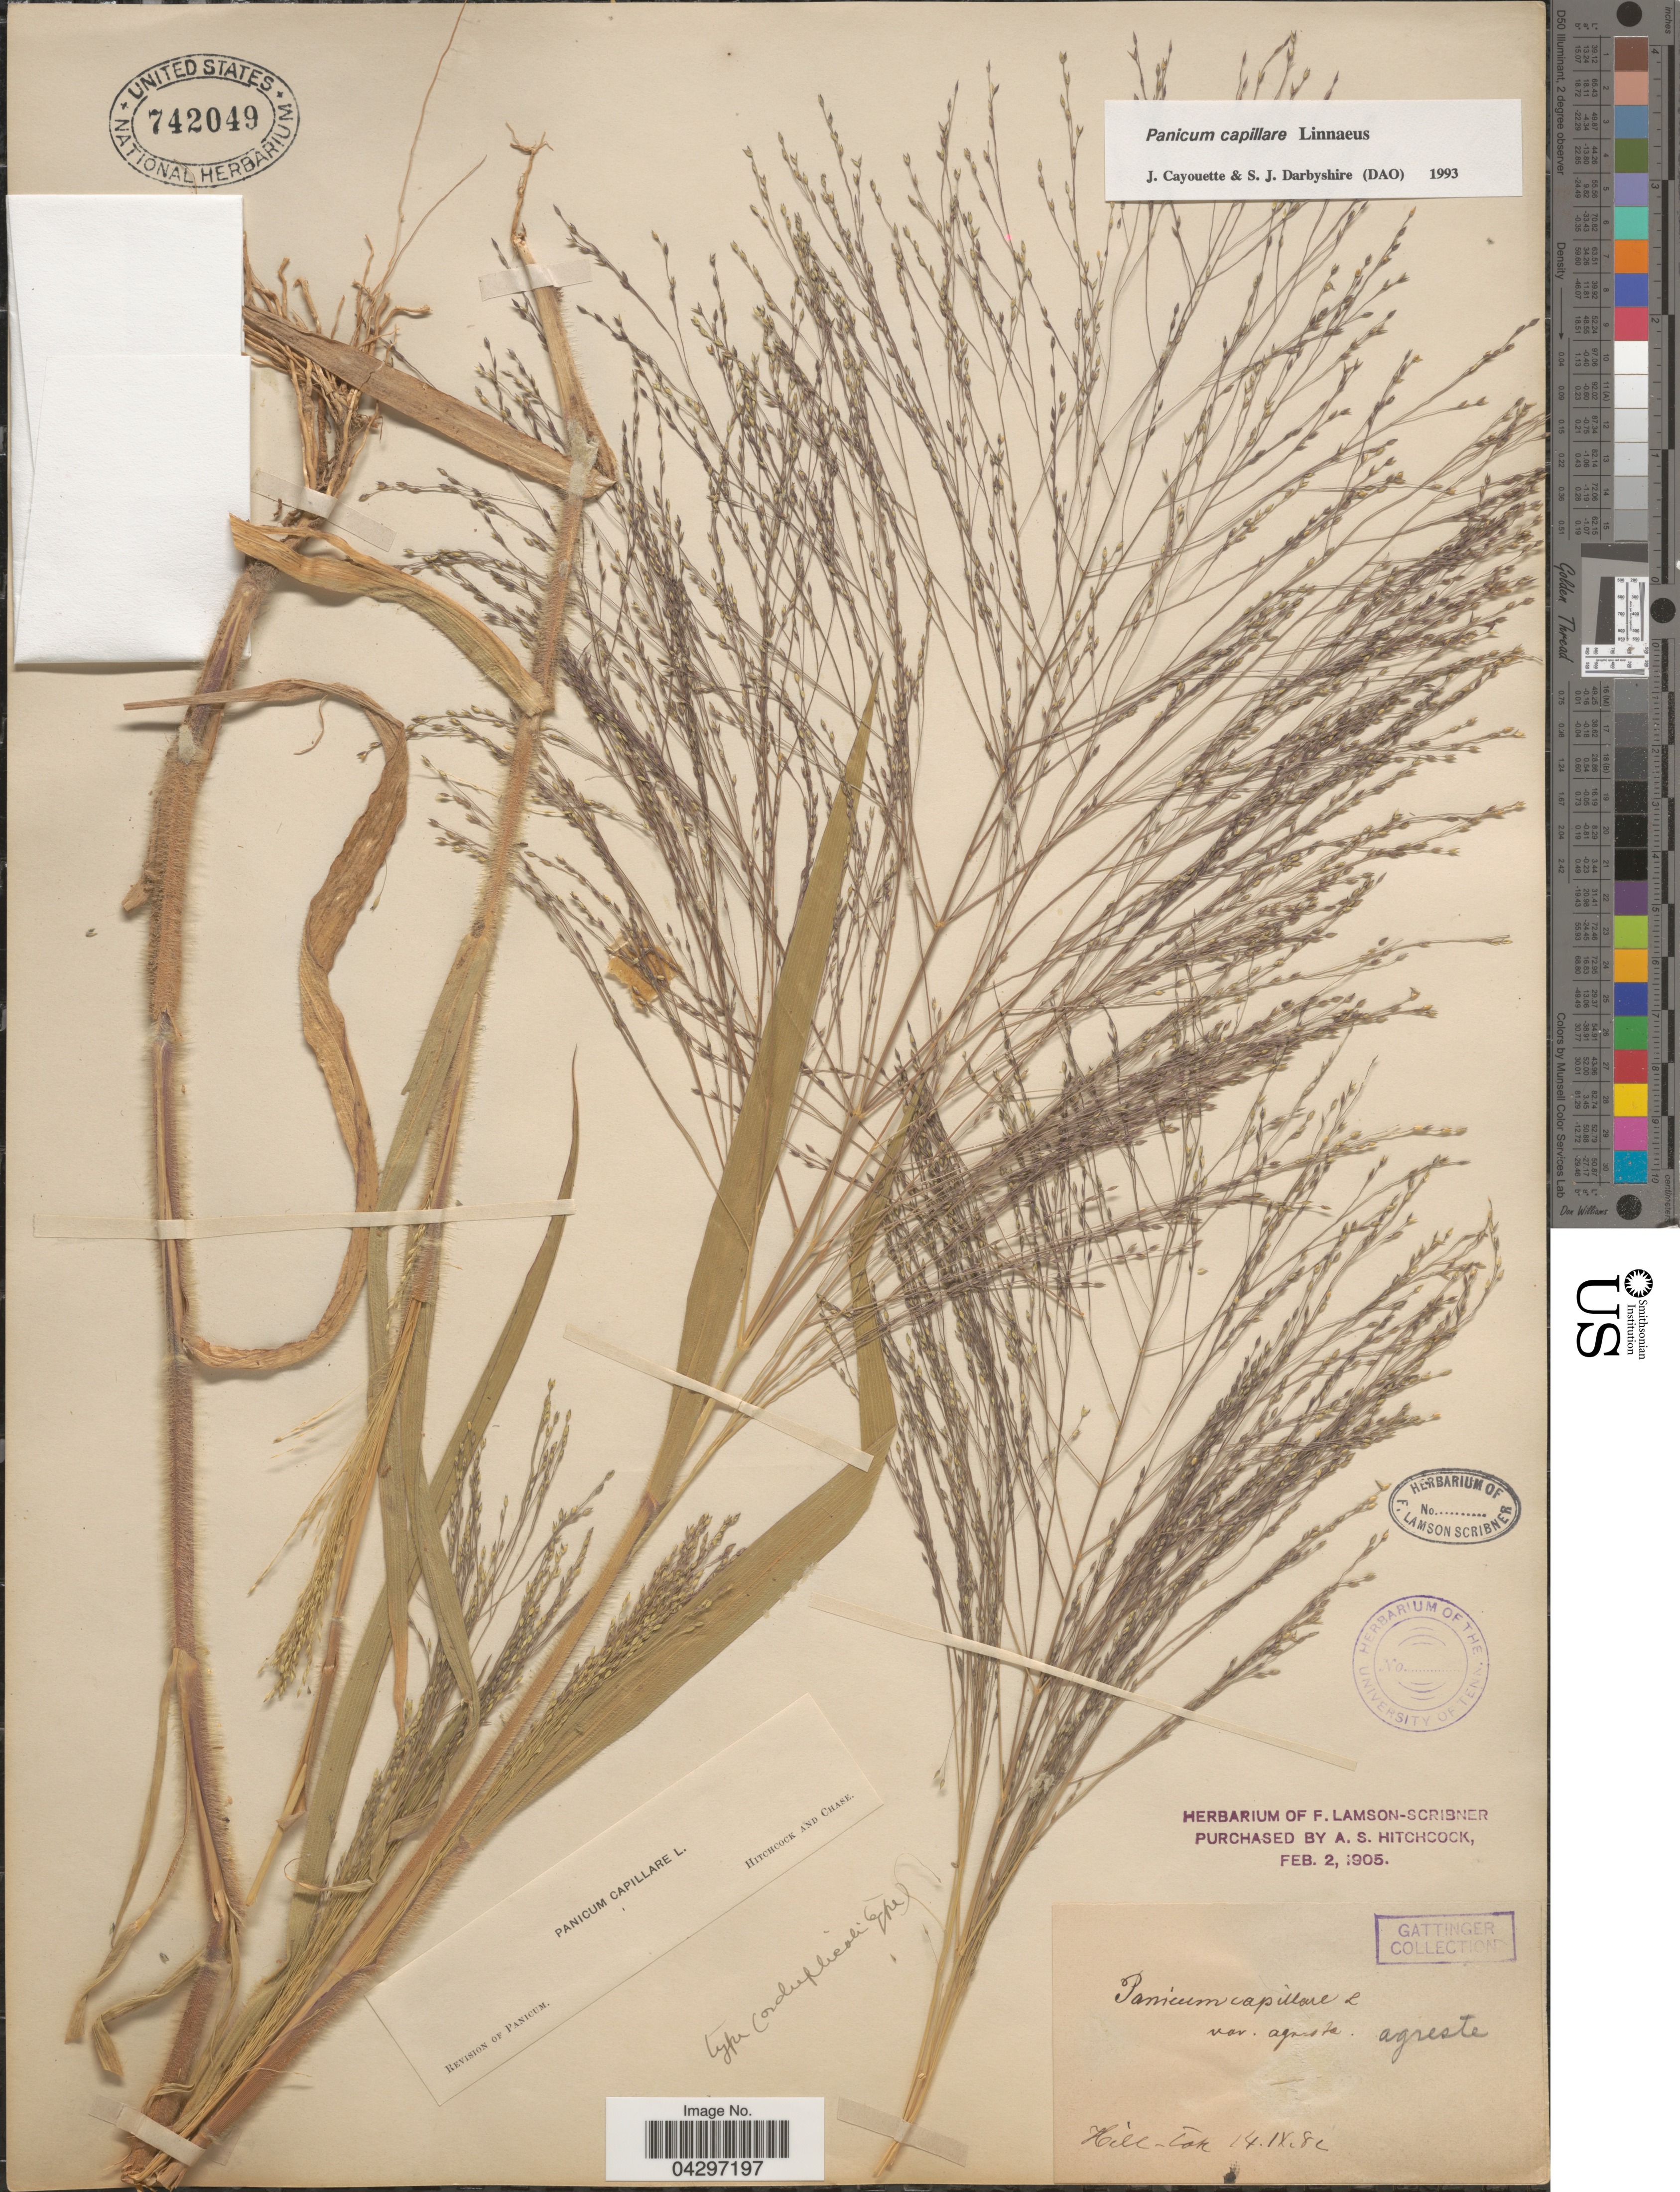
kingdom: Plantae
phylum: Tracheophyta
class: Liliopsida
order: Poales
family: Poaceae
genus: Panicum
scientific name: Panicum capillare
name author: L.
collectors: A. Gattinger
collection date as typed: Transcribed d/m/y: 14/9/82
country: United States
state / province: Tennessee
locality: Hill-Tak [interpreted].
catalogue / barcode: US 742049